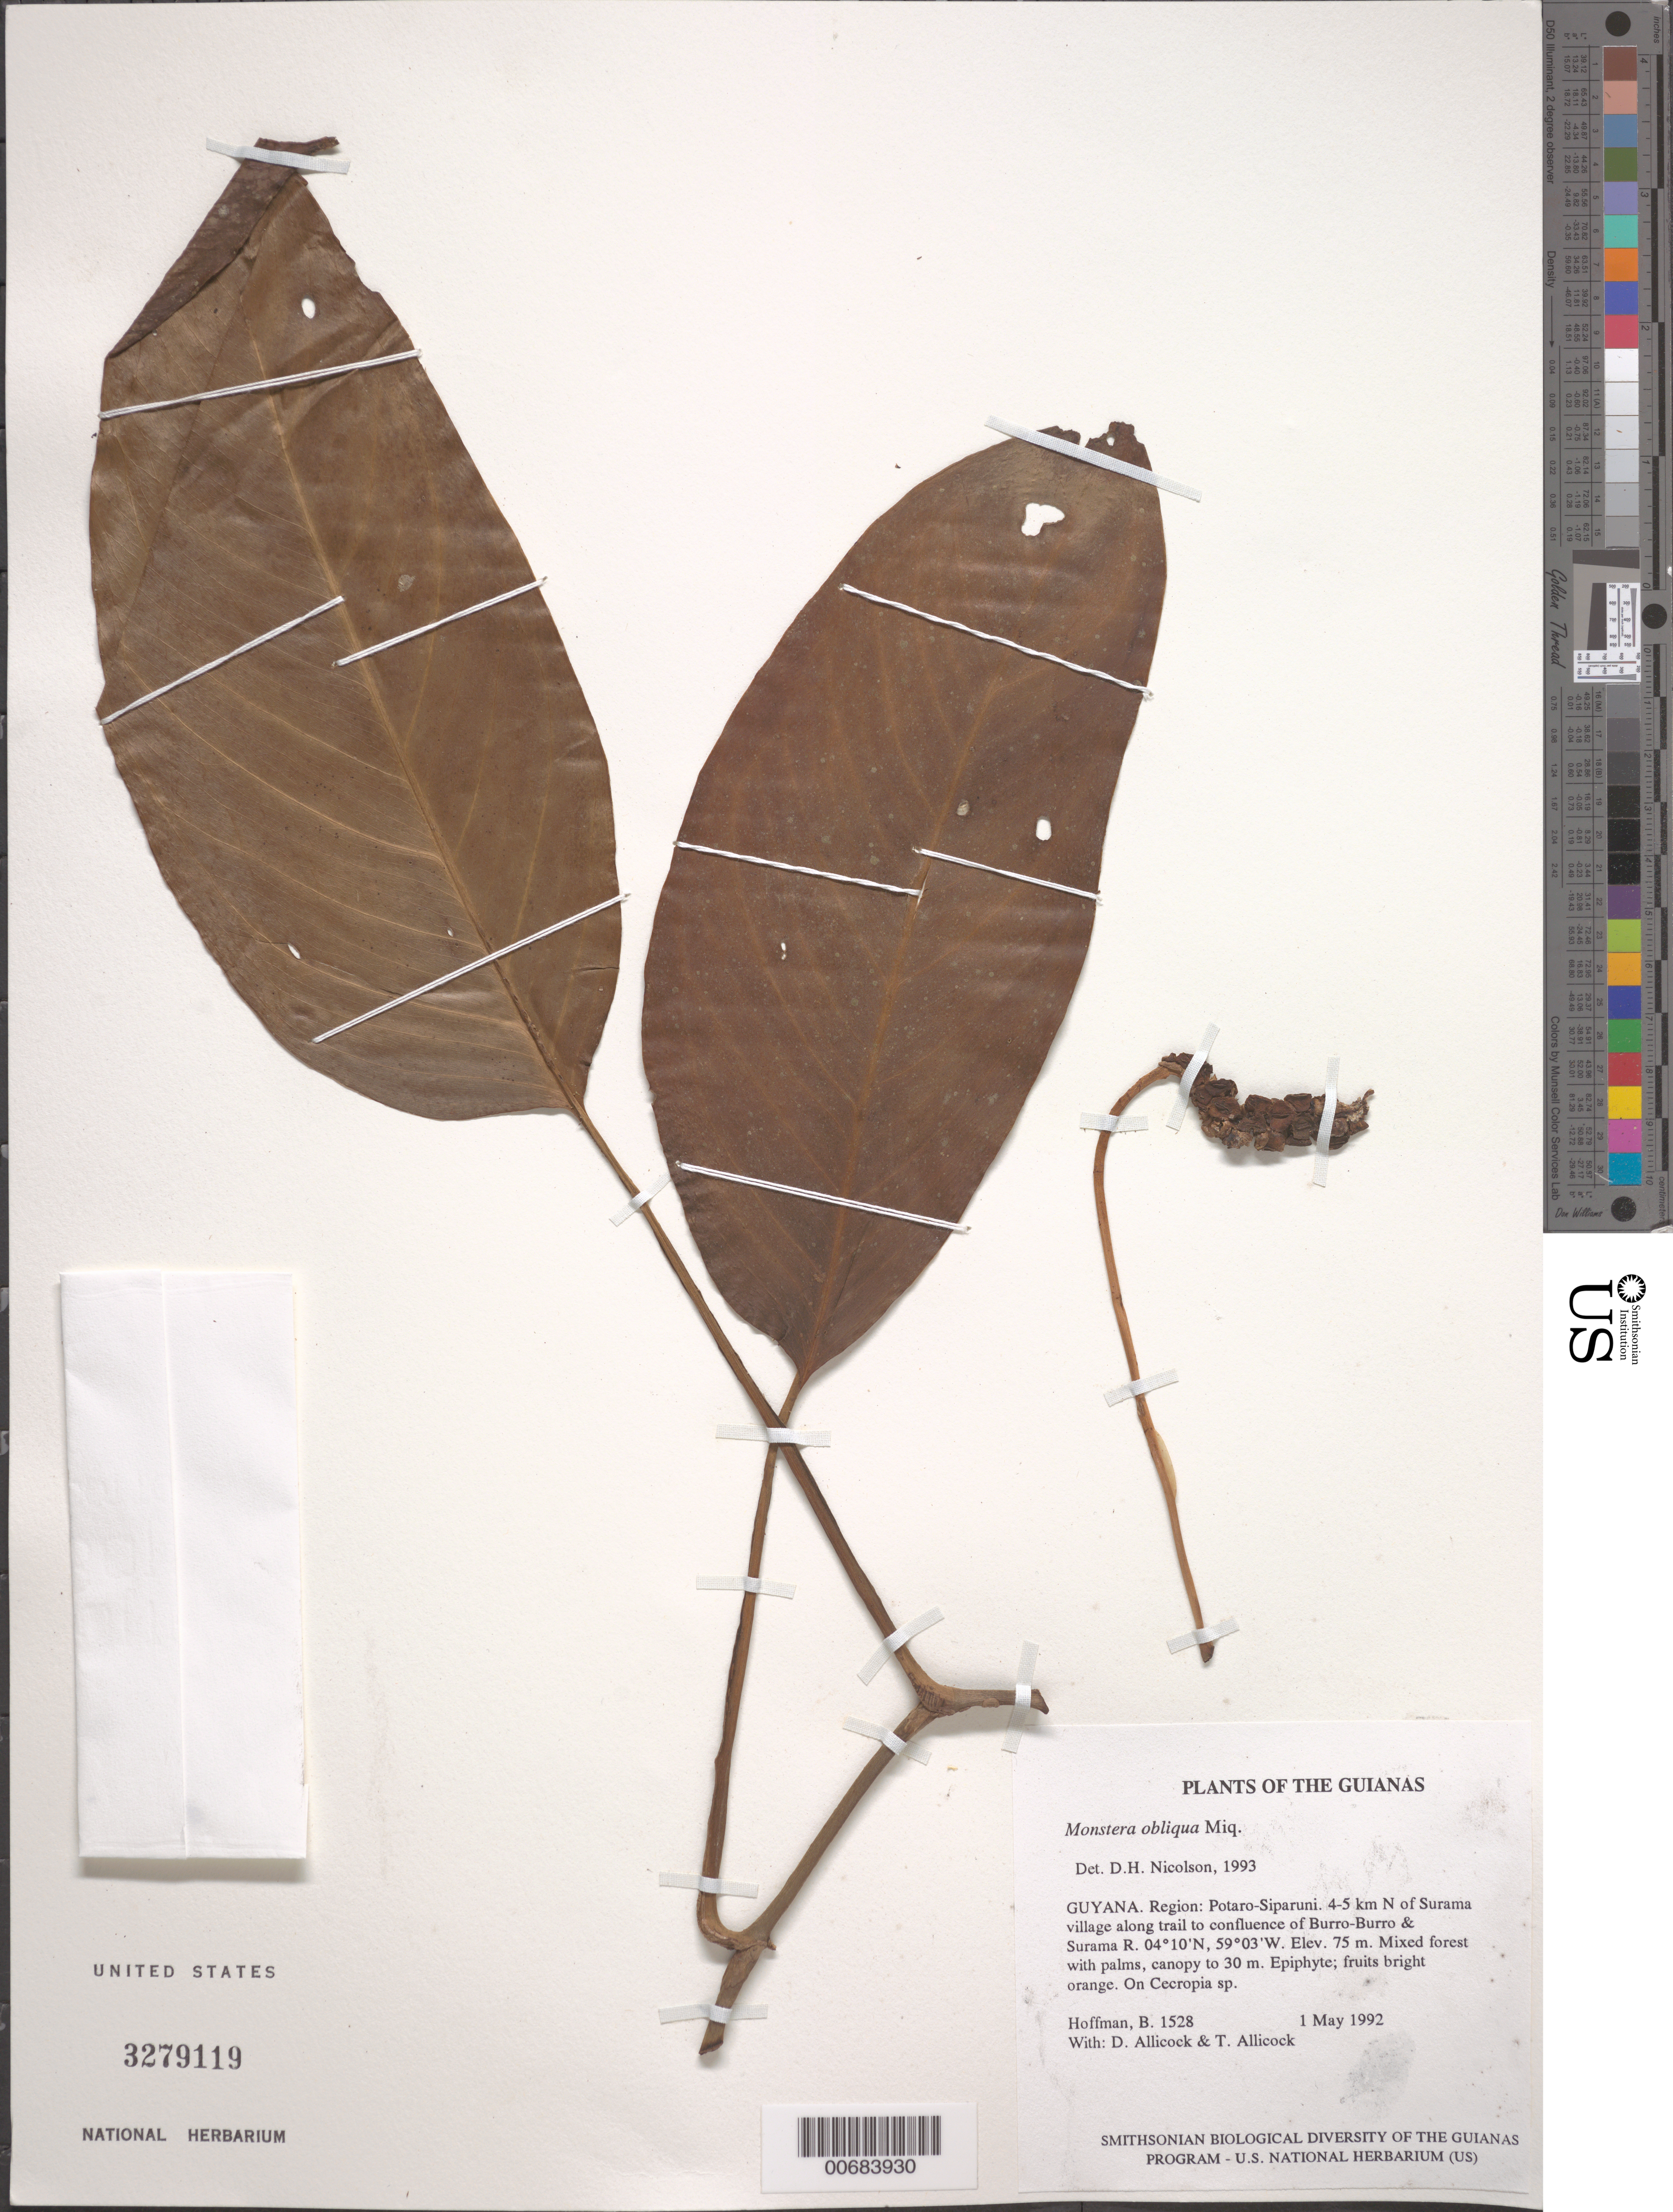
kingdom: Plantae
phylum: Tracheophyta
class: Liliopsida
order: Alismatales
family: Araceae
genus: Monstera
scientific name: Monstera obliqua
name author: Miq.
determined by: Nicolson, Dan H.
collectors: B. Hoffman, D. Allicock & T. Allicock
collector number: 1528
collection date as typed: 1 May 1992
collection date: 1992-05-01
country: Guyana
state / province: Potaro-Siparuni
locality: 4-5 km N of Surama village along trail to confluence of Burro-Burro & Surama Rivers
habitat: Mixed forest with palms, canopy to 30 m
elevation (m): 75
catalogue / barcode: US 3279119